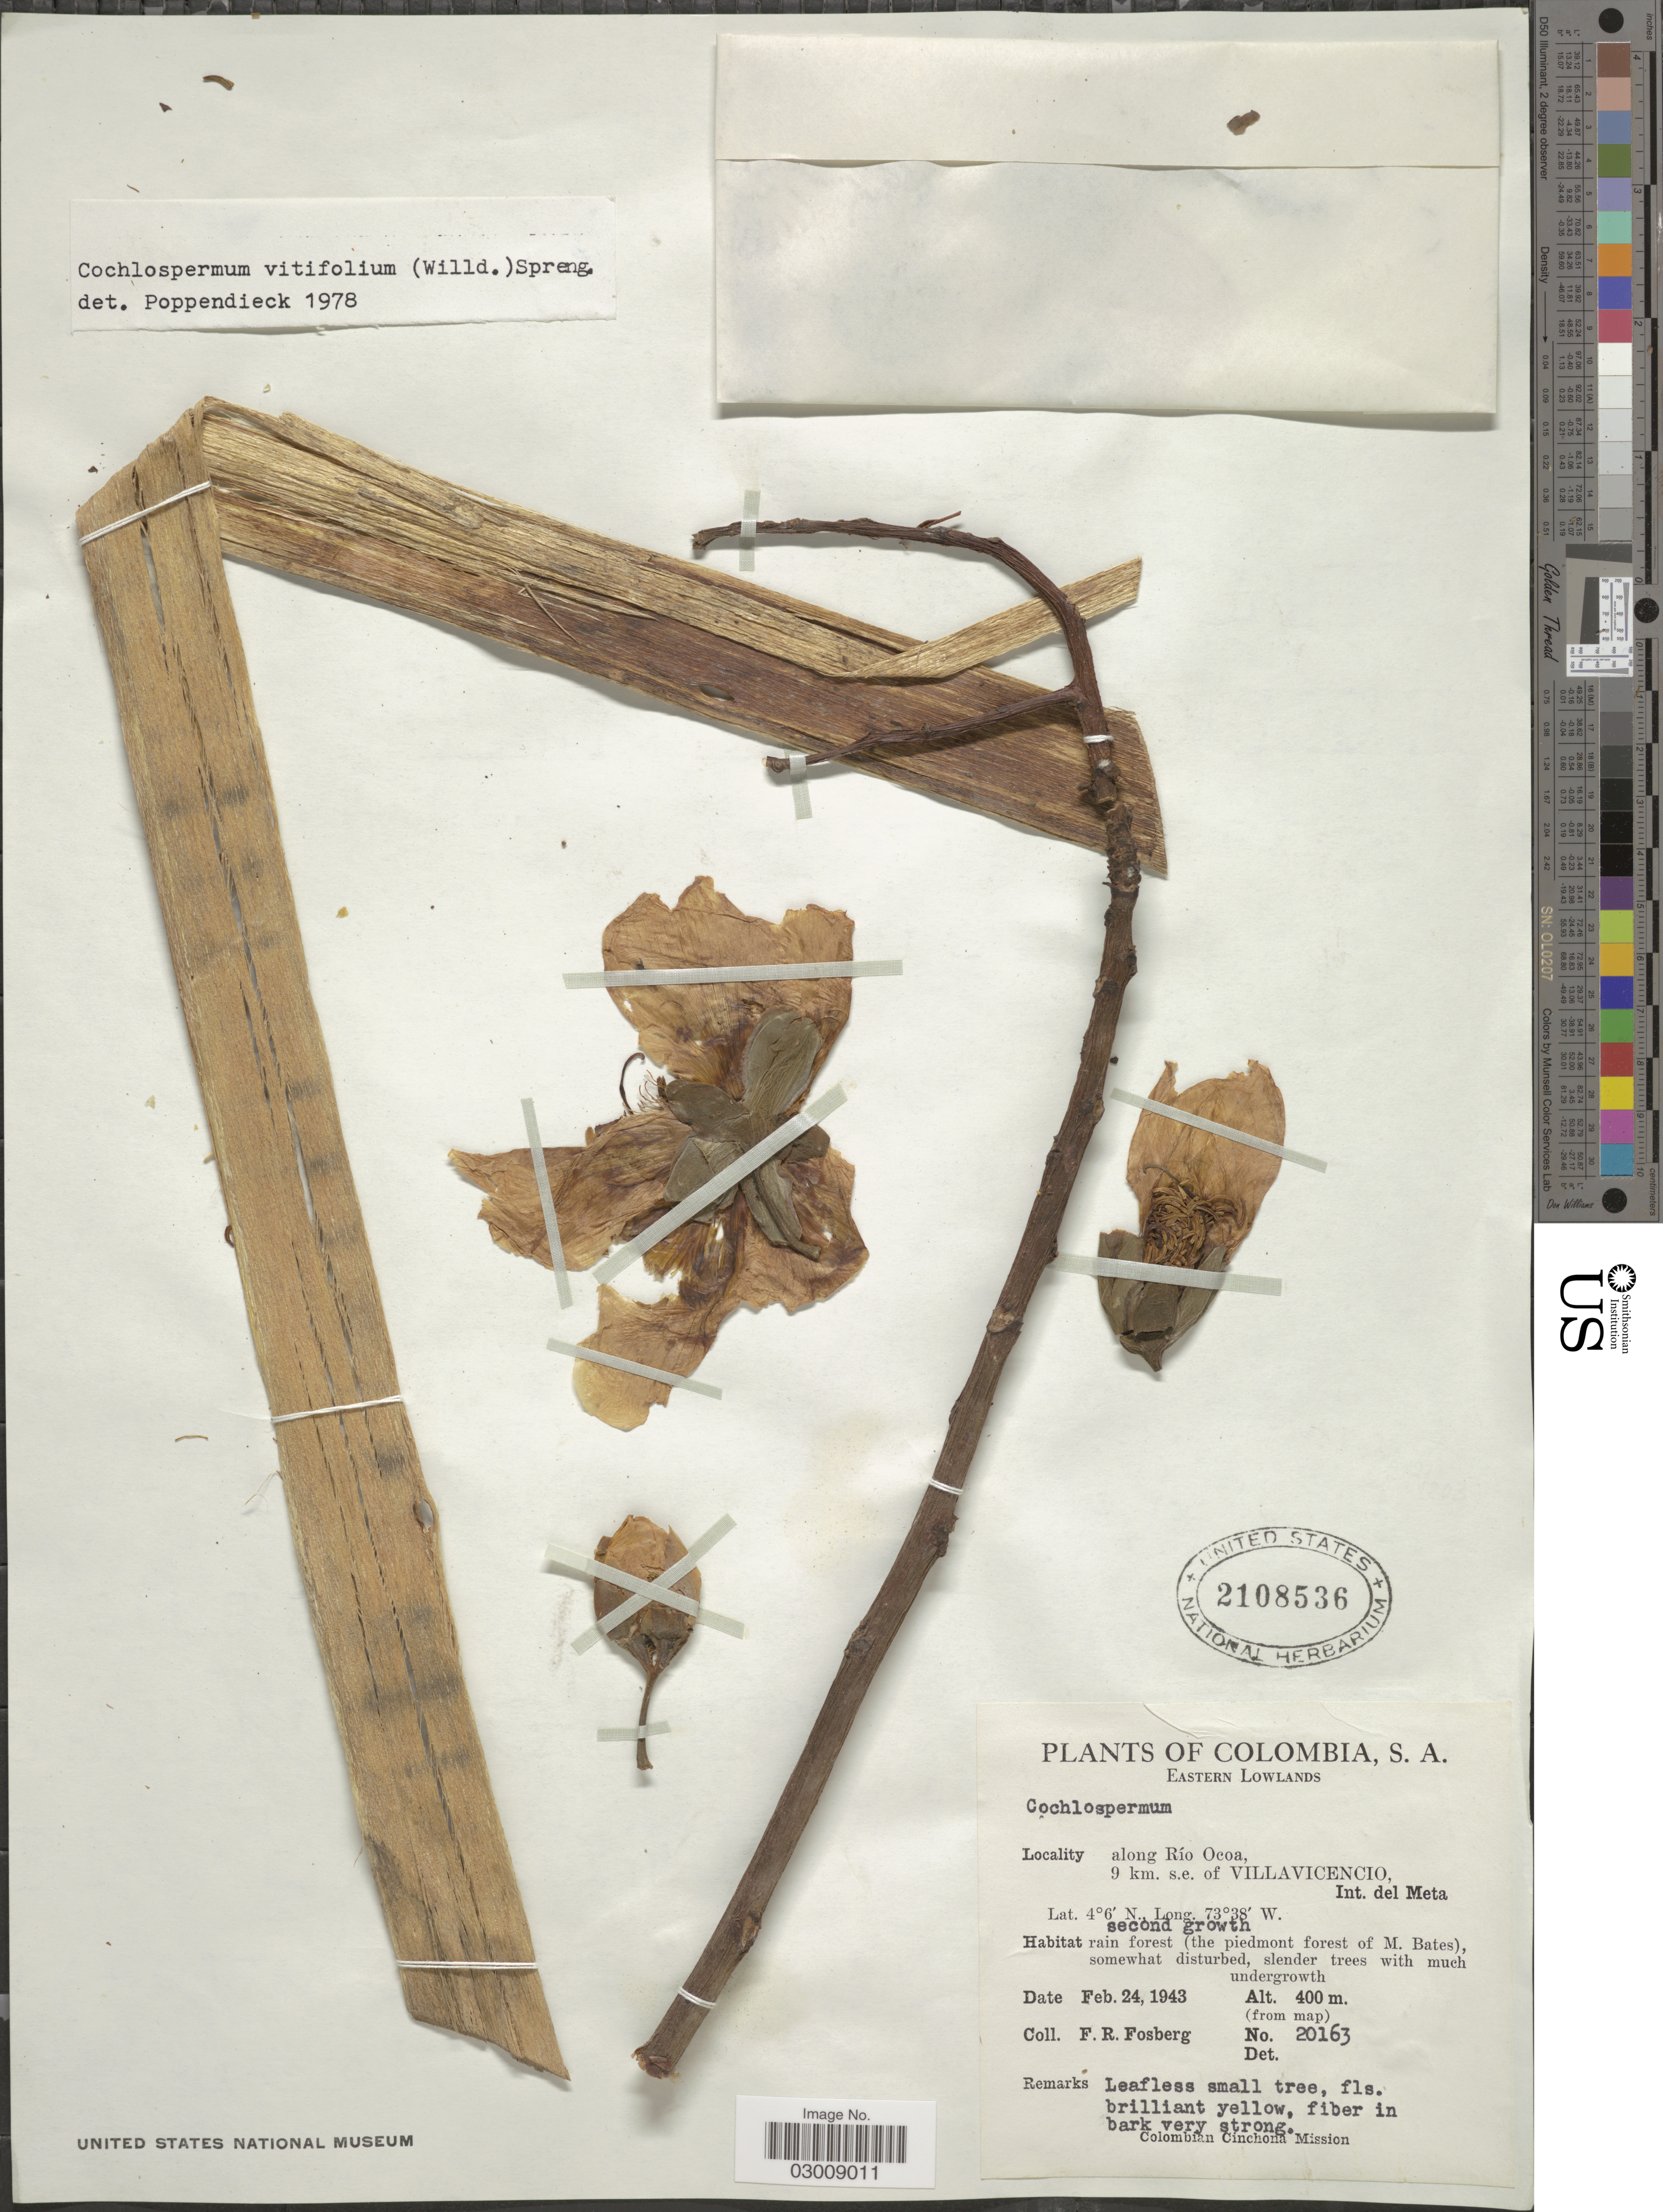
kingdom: Plantae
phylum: Tracheophyta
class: Magnoliopsida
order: Malvales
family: Cochlospermaceae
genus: Cochlospermum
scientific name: Cochlospermum vitifolium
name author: (Willd.) Spreng.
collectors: F. R. Fosberg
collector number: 20163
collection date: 1943-02-24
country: Colombia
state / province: Meta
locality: Eastern Lowlands, along Río Ocoa, 9 km. s.e. of Villavicencio, Int. del Meta.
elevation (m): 400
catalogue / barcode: US 2108536